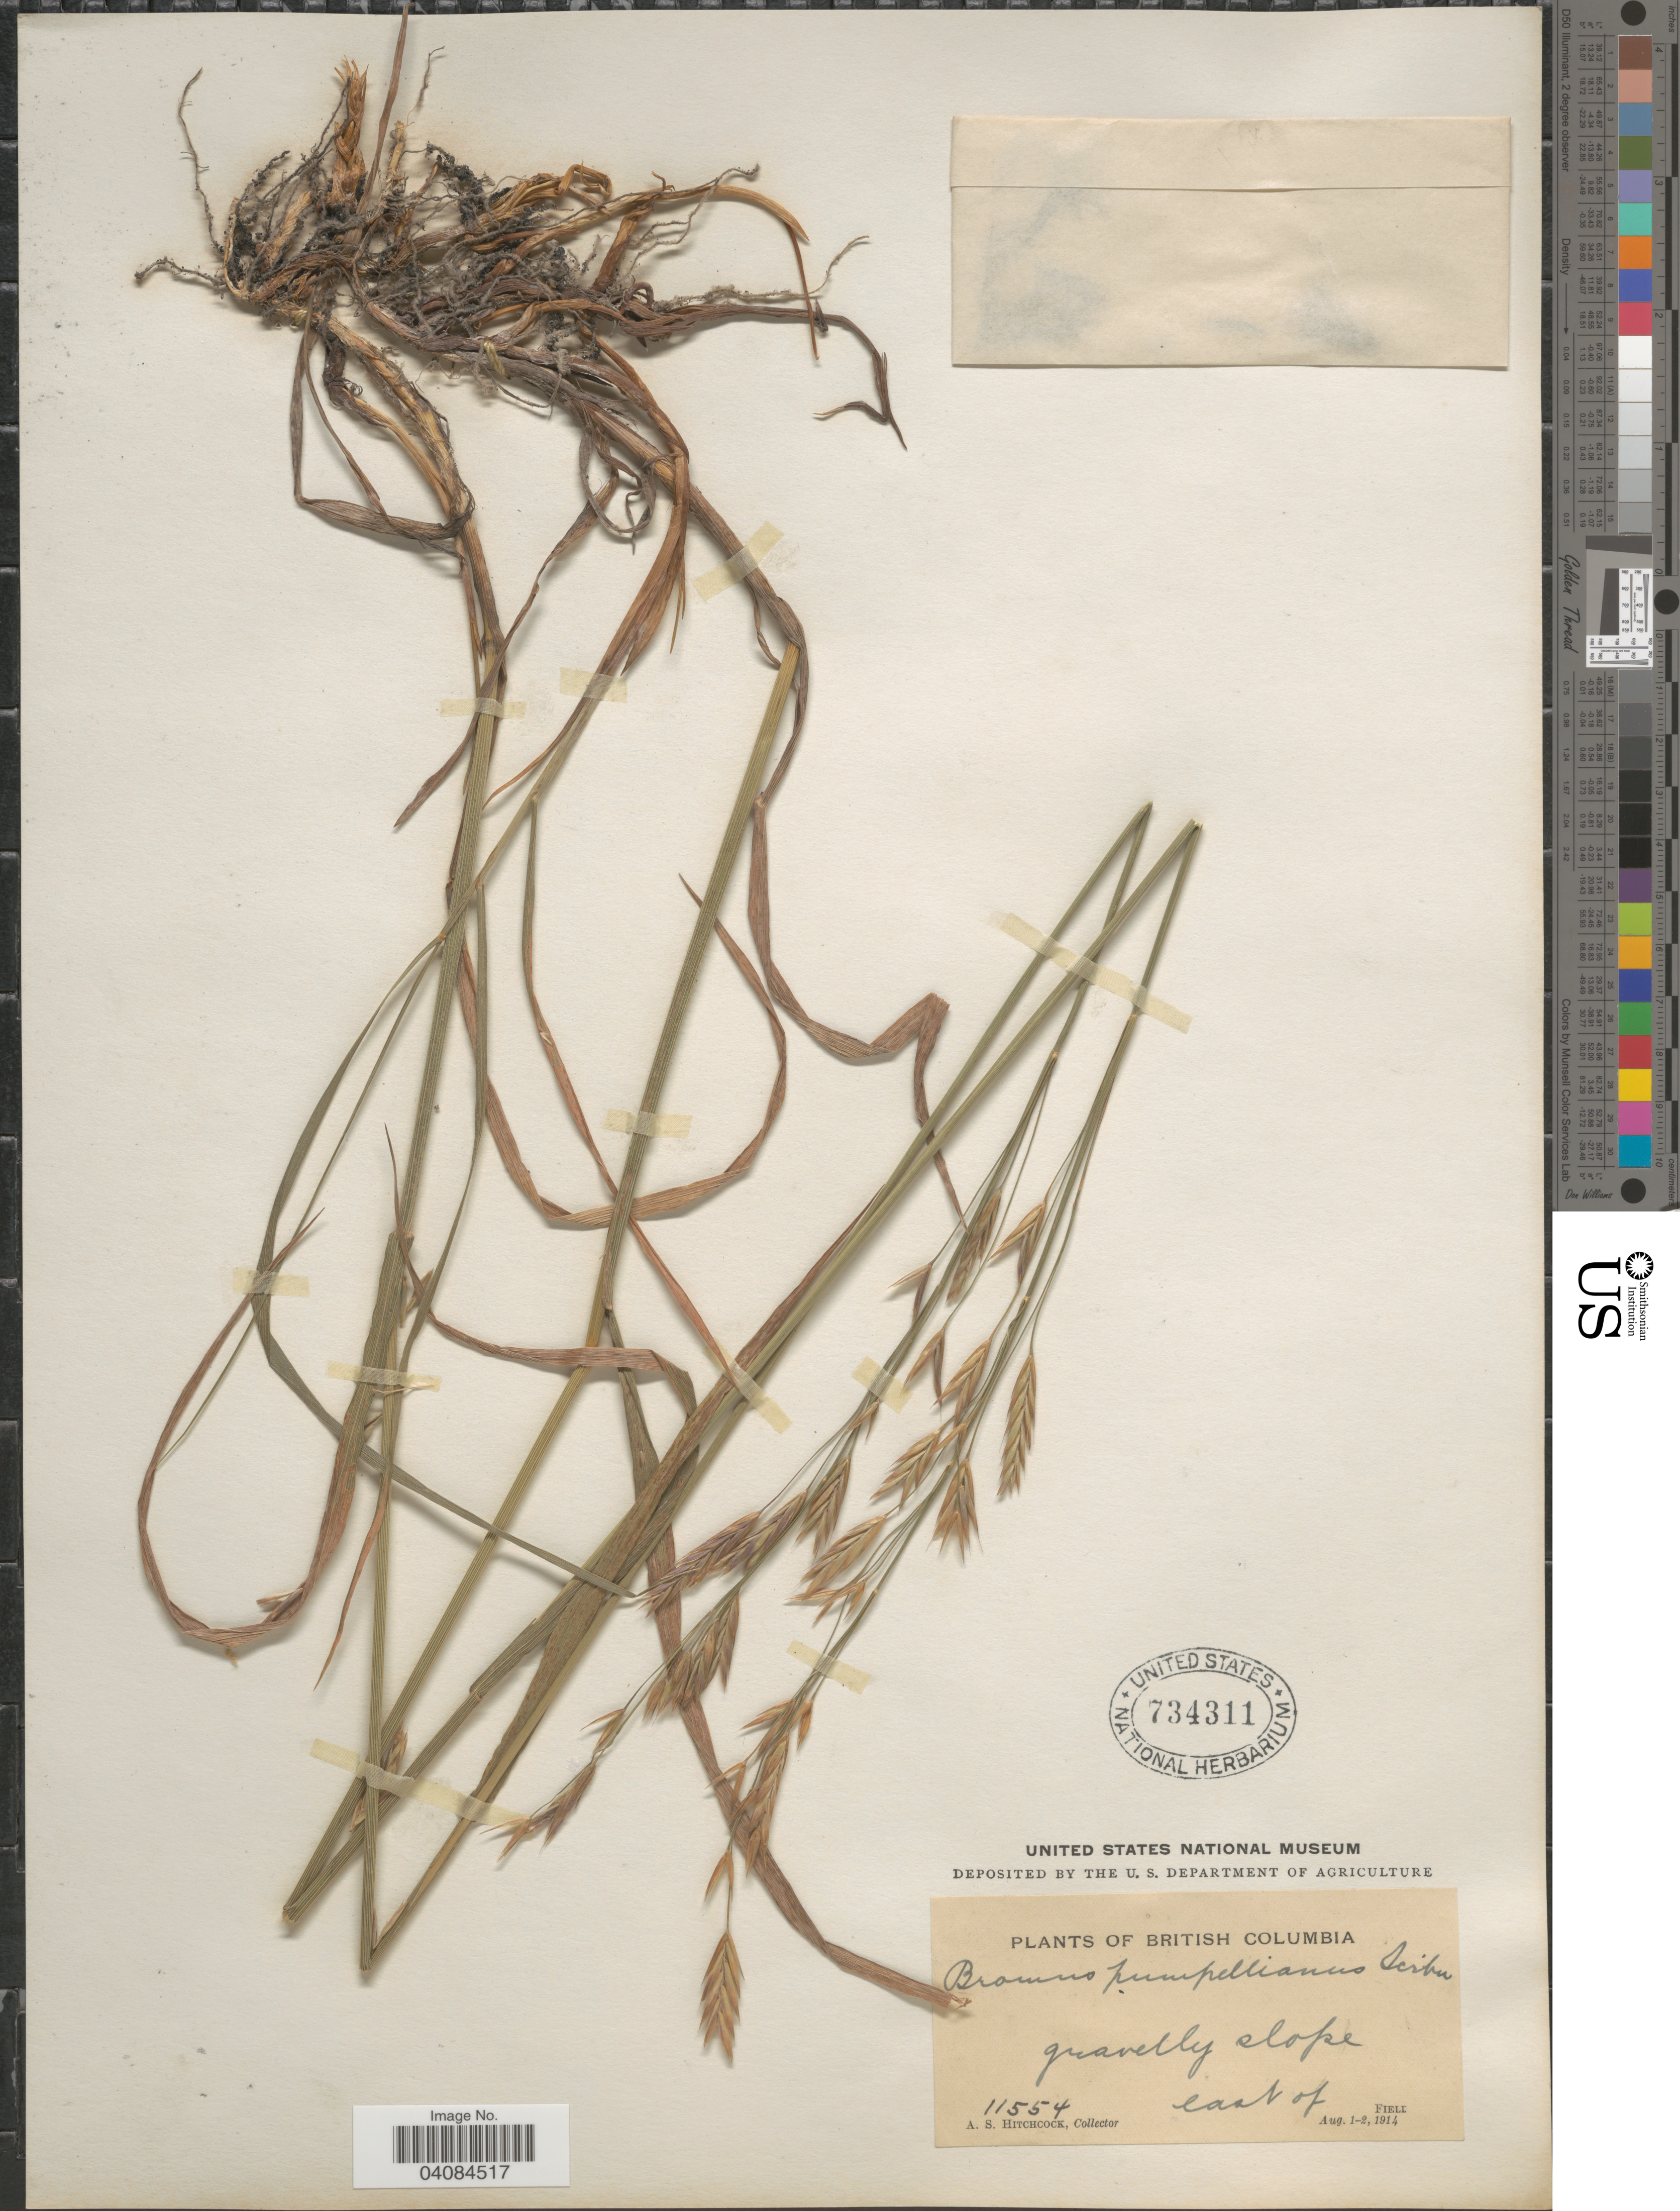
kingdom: Plantae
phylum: Tracheophyta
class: Liliopsida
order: Poales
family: Poaceae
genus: Bromus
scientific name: Bromus pumpellianus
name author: Scribn.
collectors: A. S. Hitchcock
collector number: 11554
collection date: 1914-08-01/1914-08-02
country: Canada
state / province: British Columbia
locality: Gravelly slope, east of Field.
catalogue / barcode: US 734311